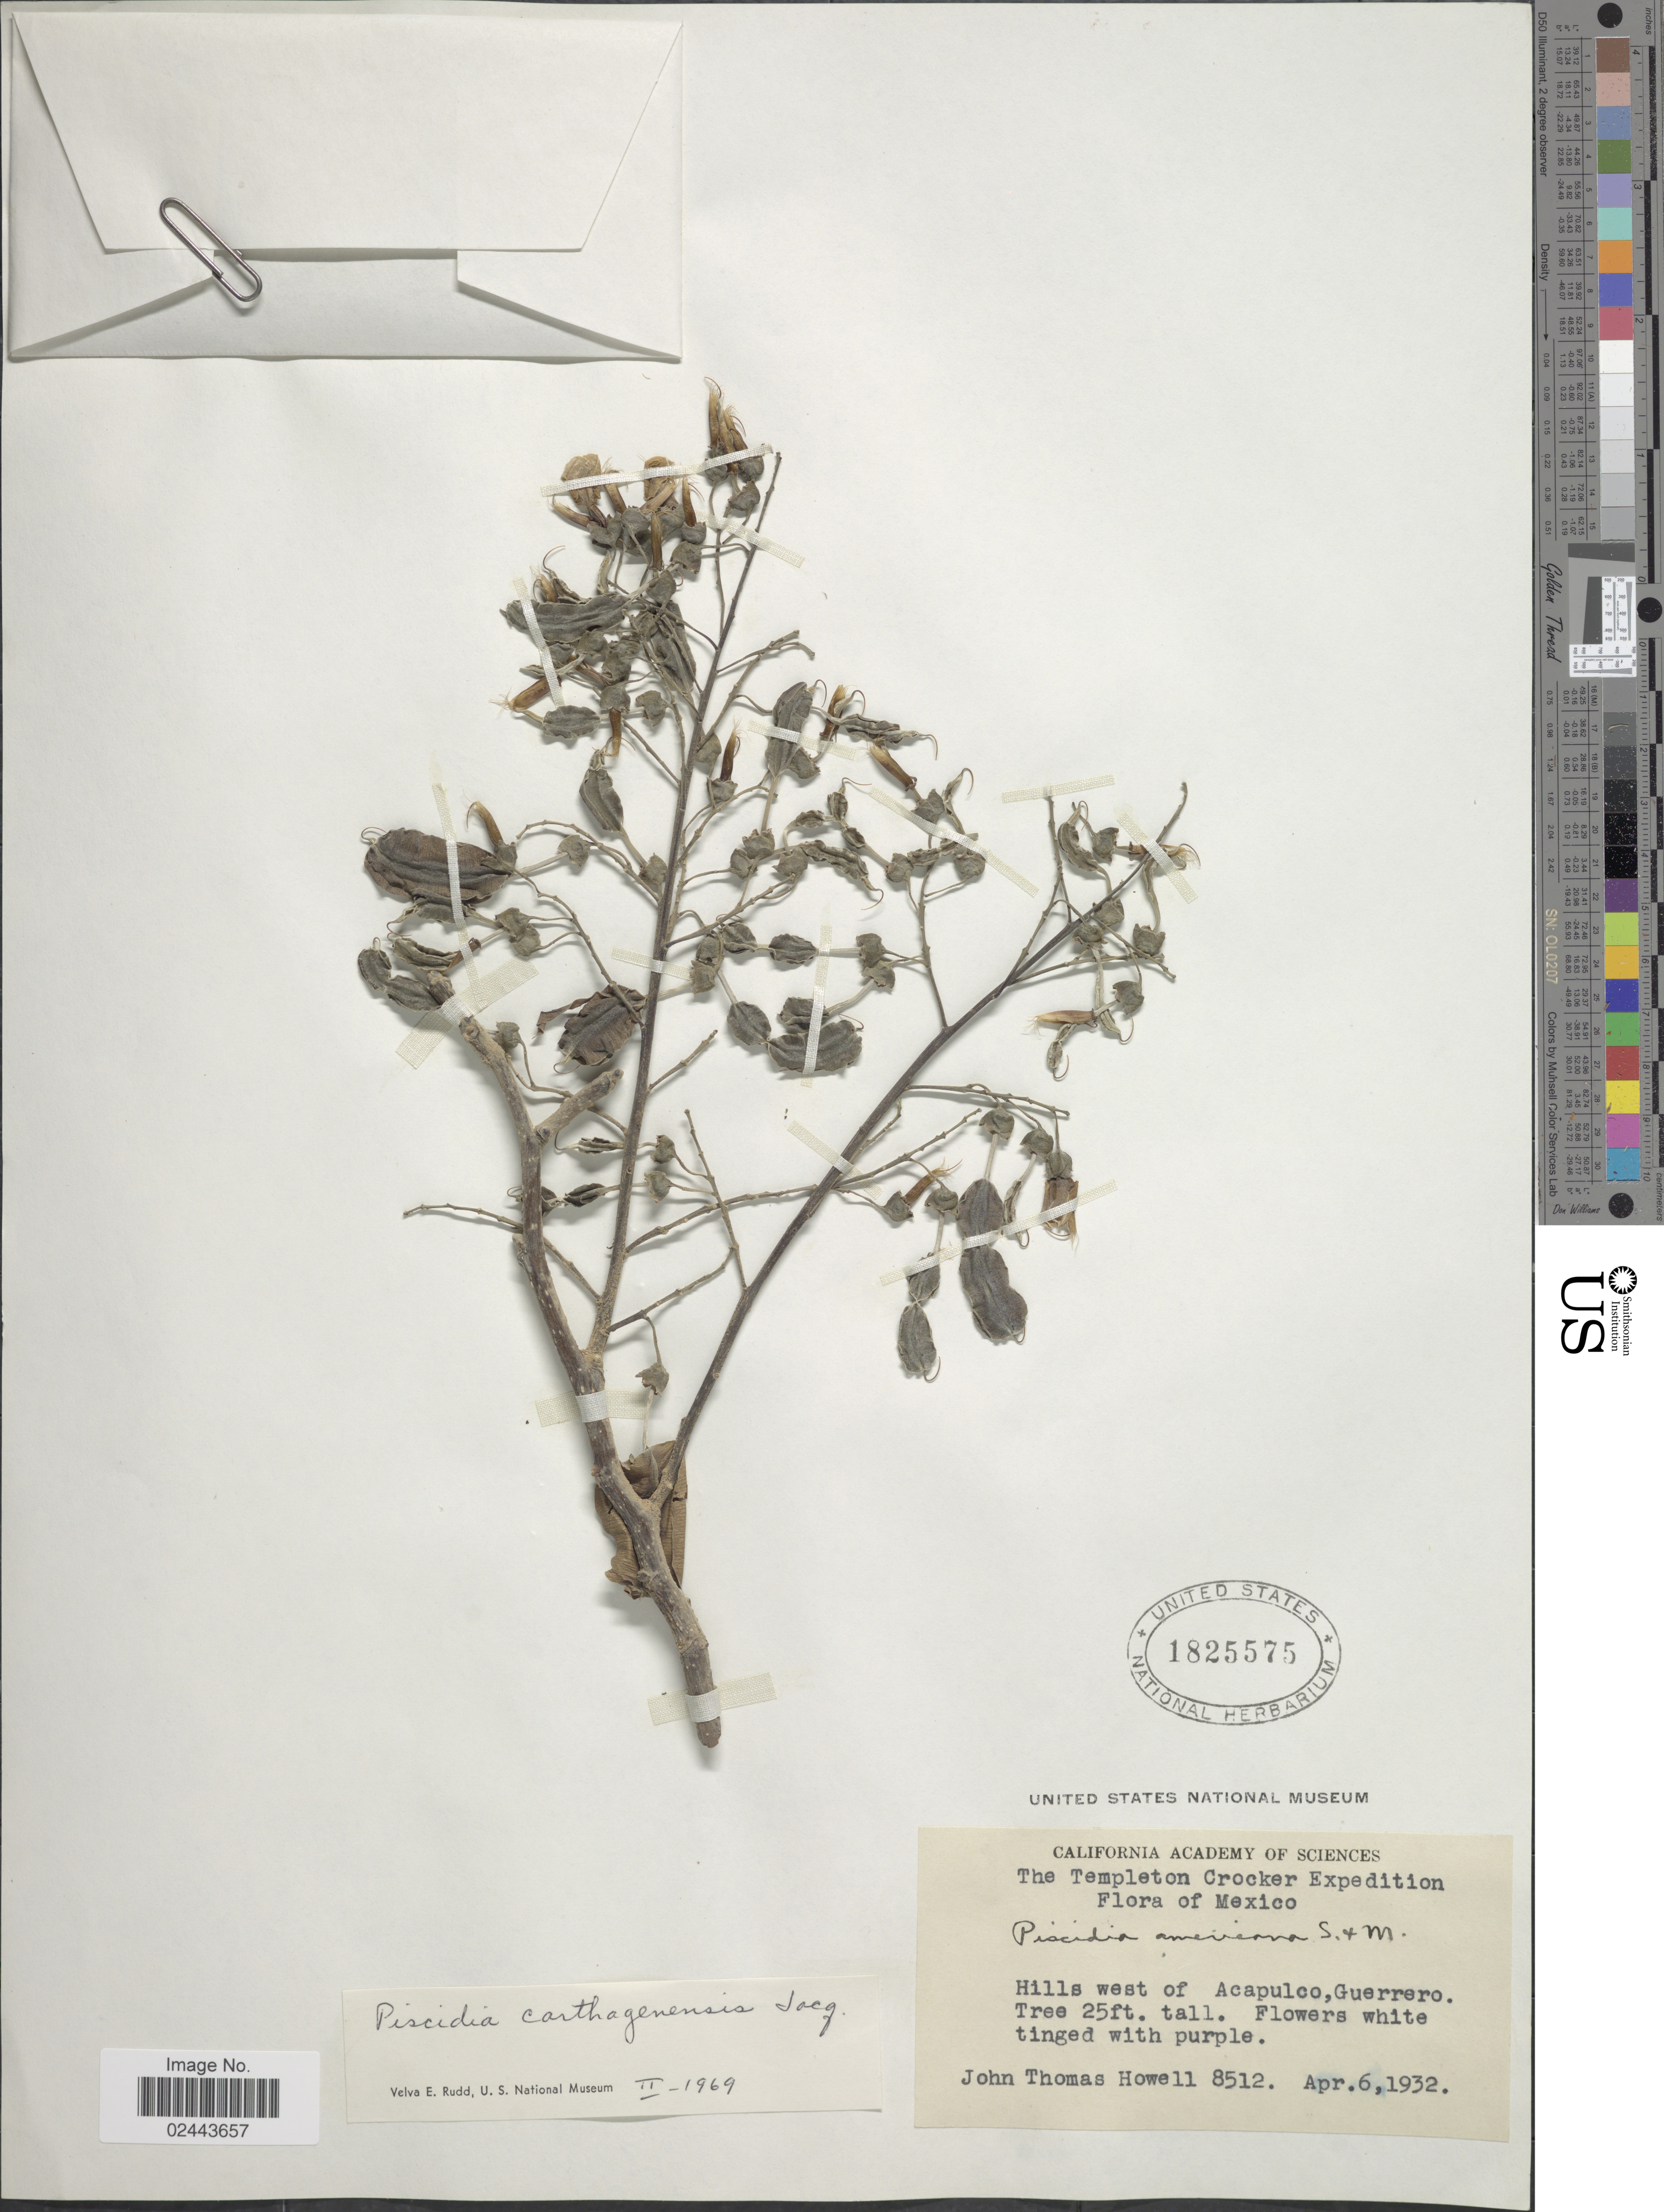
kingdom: Plantae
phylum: Tracheophyta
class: Magnoliopsida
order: Fabales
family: Fabaceae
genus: Piscidia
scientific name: Piscidia carthagenensis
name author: Jacq.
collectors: J. T. Howell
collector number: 8512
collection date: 1932-04-06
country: Mexico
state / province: Guerrero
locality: Hills west of Acapulco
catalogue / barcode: US 1825575